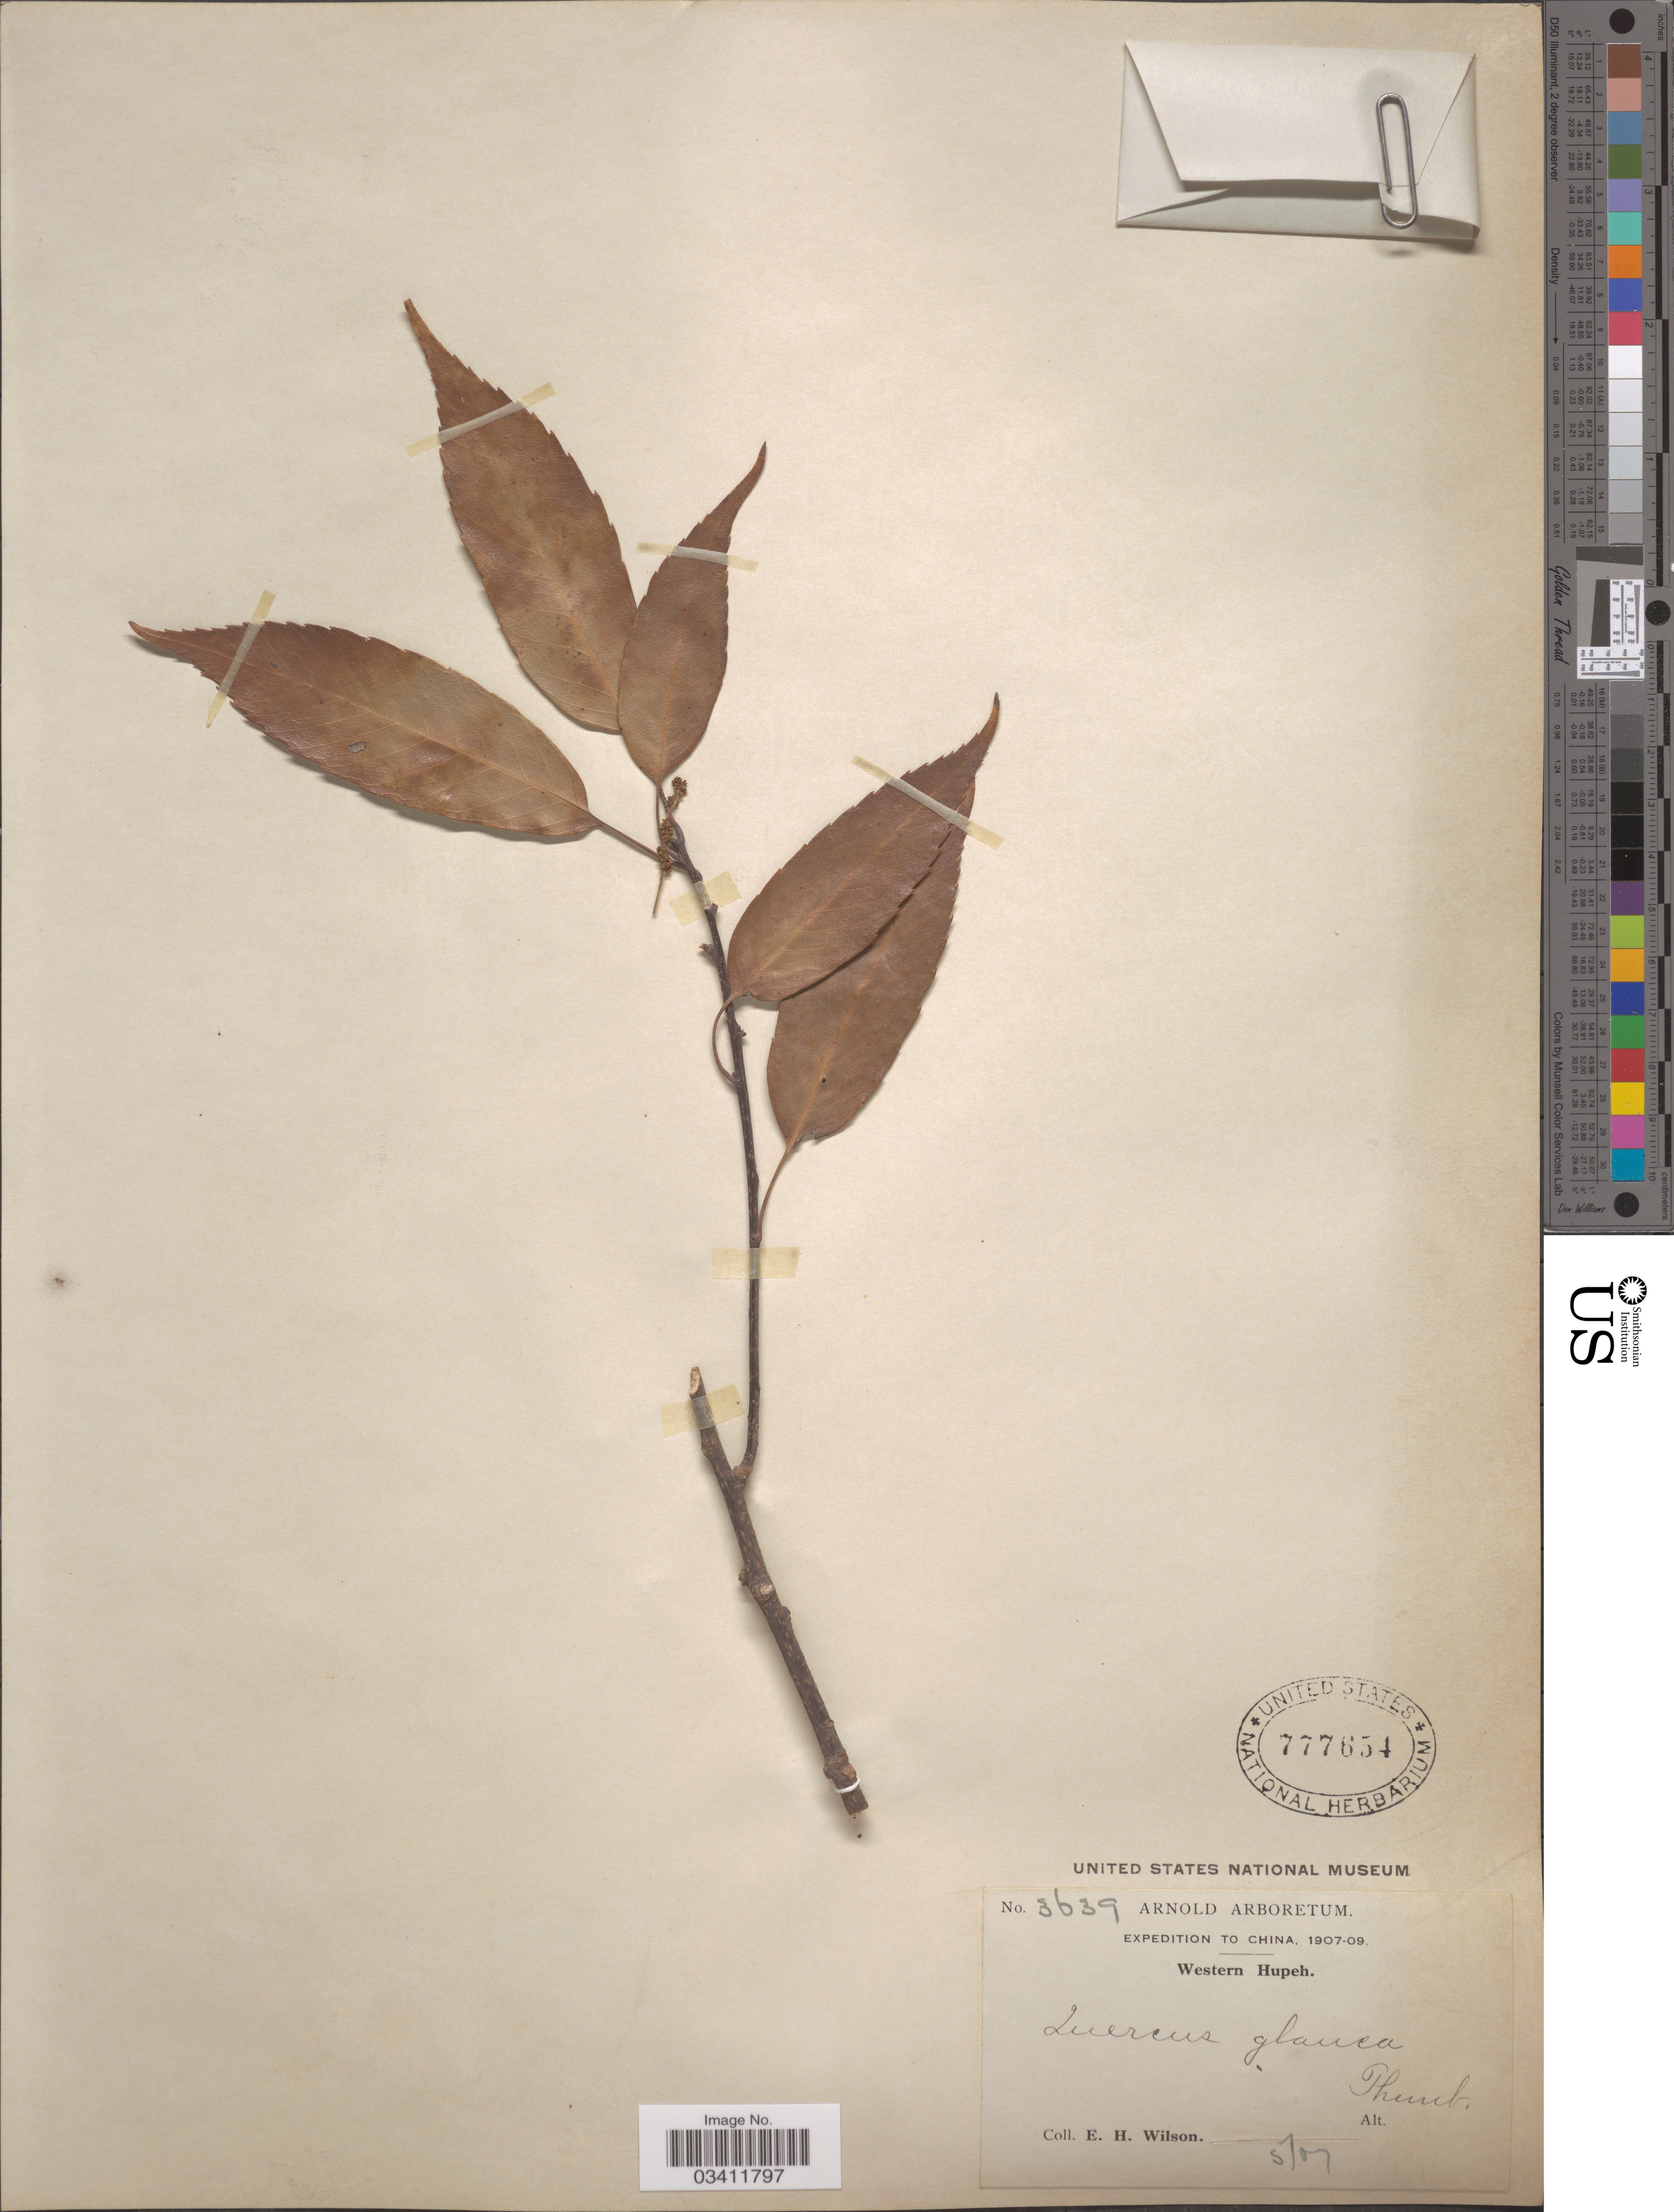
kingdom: Plantae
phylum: Tracheophyta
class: Magnoliopsida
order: Fagales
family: Fagaceae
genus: Quercus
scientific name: Quercus glauca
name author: Thunb.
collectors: E. Wilson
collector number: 3639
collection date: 1907-05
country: China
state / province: Hubei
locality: Western Hupeh.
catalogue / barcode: US 777654